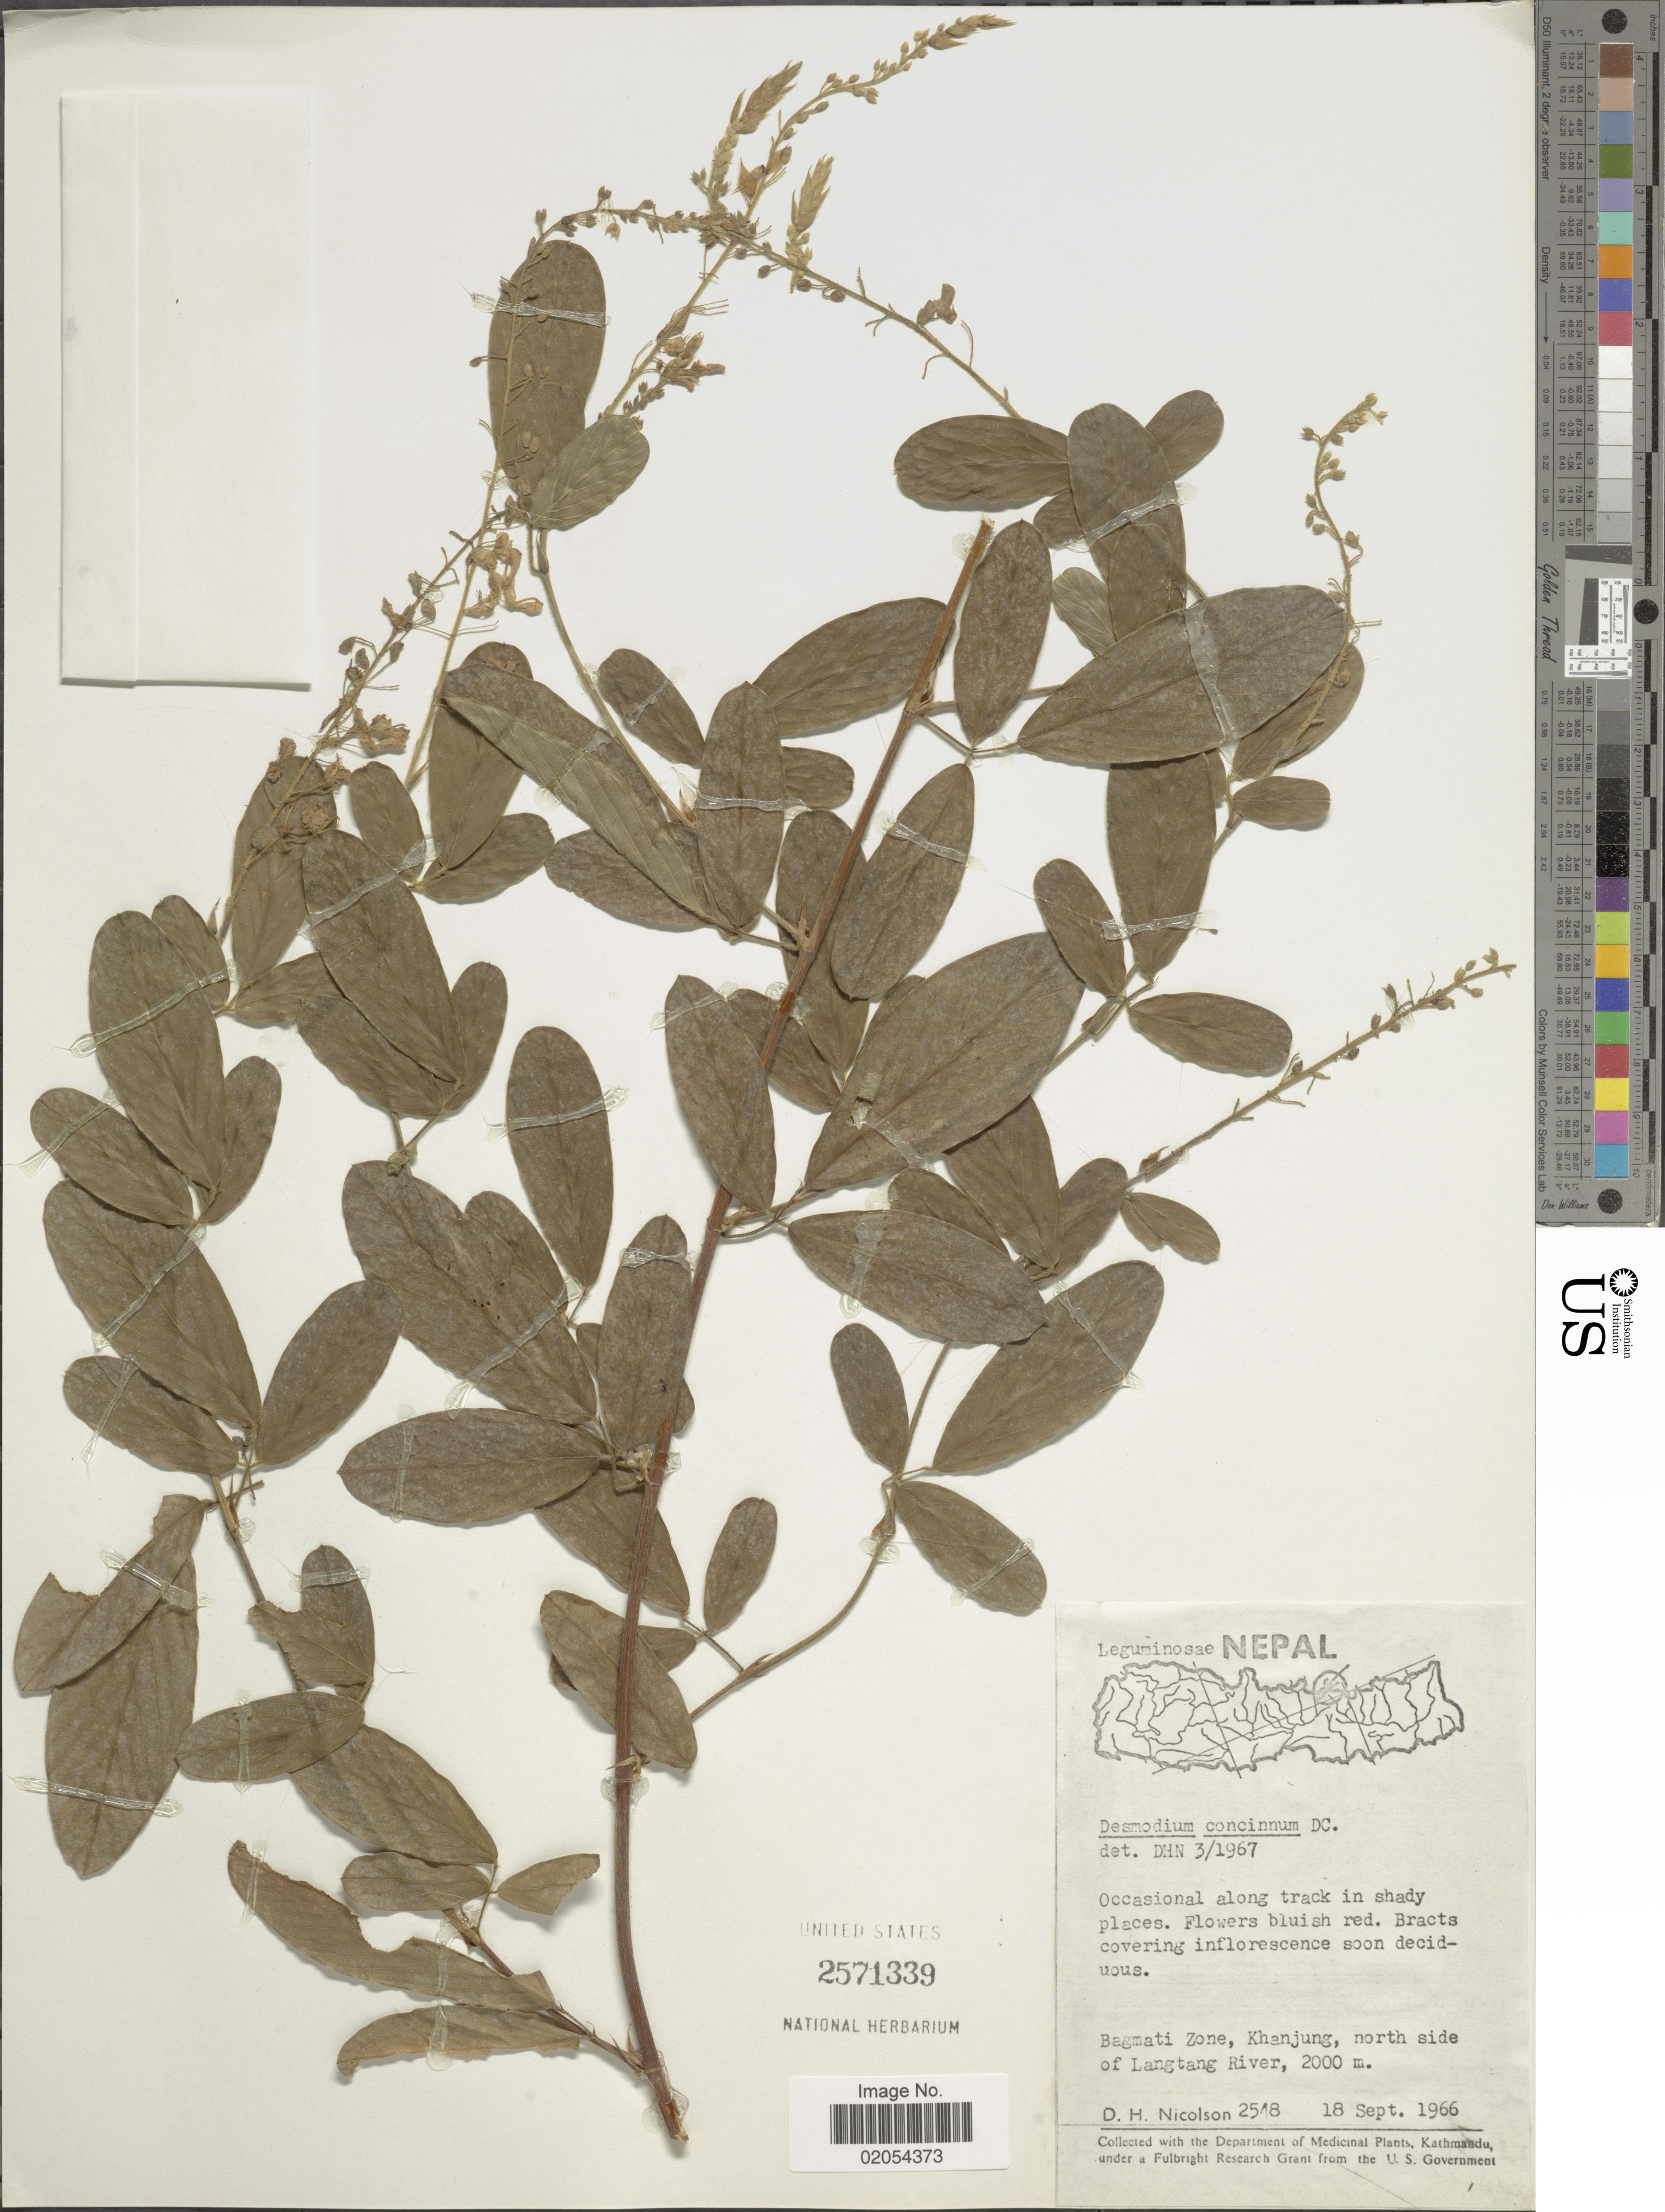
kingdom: Plantae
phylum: Tracheophyta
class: Magnoliopsida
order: Fabales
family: Fabaceae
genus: Tateishia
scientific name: Tateishia retusa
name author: (D. Don) H. Ohashi & K. Ohashi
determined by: Strong, Mark T., (BOT), Smithsonian Institution - National Museum of Natural History (UNITED STATES)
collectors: D. H. Nicolson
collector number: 2548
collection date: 1966-09-18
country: Nepal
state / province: Bagmati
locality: Bagmati Zone, Khanjung, north side of Langtang River.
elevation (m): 2000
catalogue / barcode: US 2571339